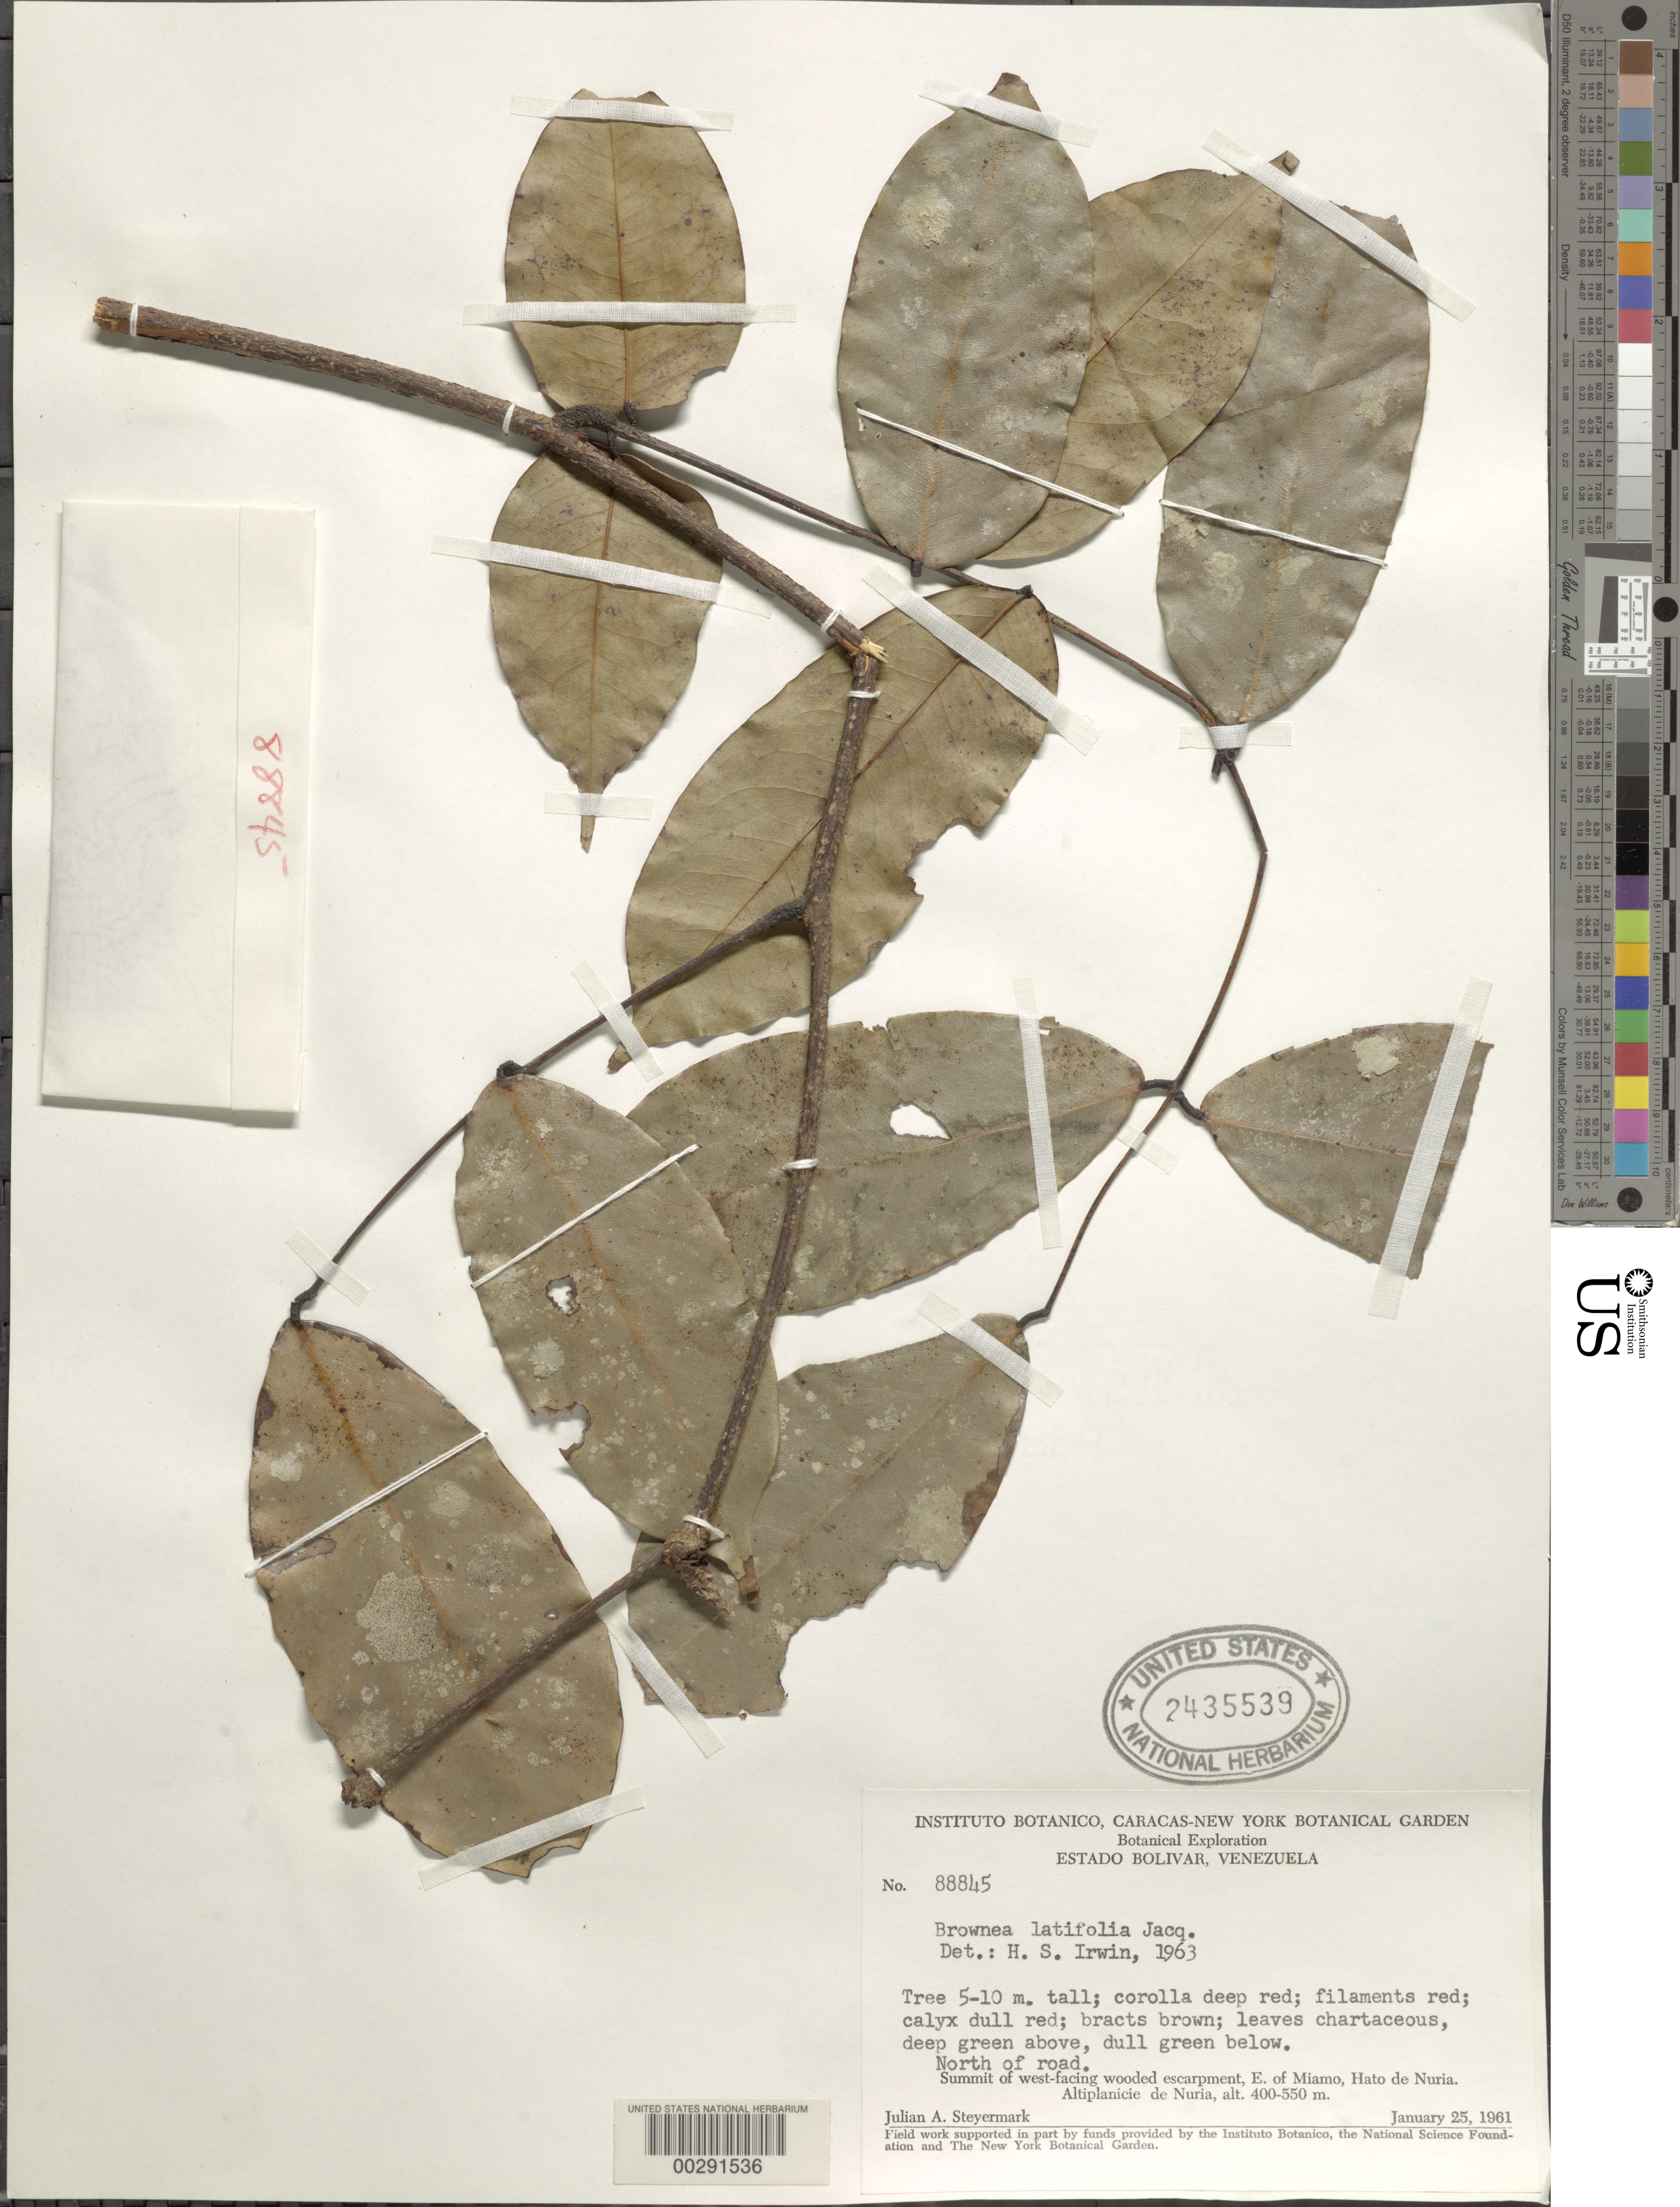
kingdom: Plantae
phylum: Tracheophyta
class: Magnoliopsida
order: Fabales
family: Fabaceae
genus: Brownea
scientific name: Brownea latifolia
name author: Jacq.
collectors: J. Steyermark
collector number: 88845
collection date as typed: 25 Jan 1961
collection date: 1961-01-25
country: Venezuela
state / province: Bolivar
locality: Summit of w facing wooded escarpment, e of miamo, hato de nuria; altiplanicie de nuria; n of road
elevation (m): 400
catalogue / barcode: US 2435539